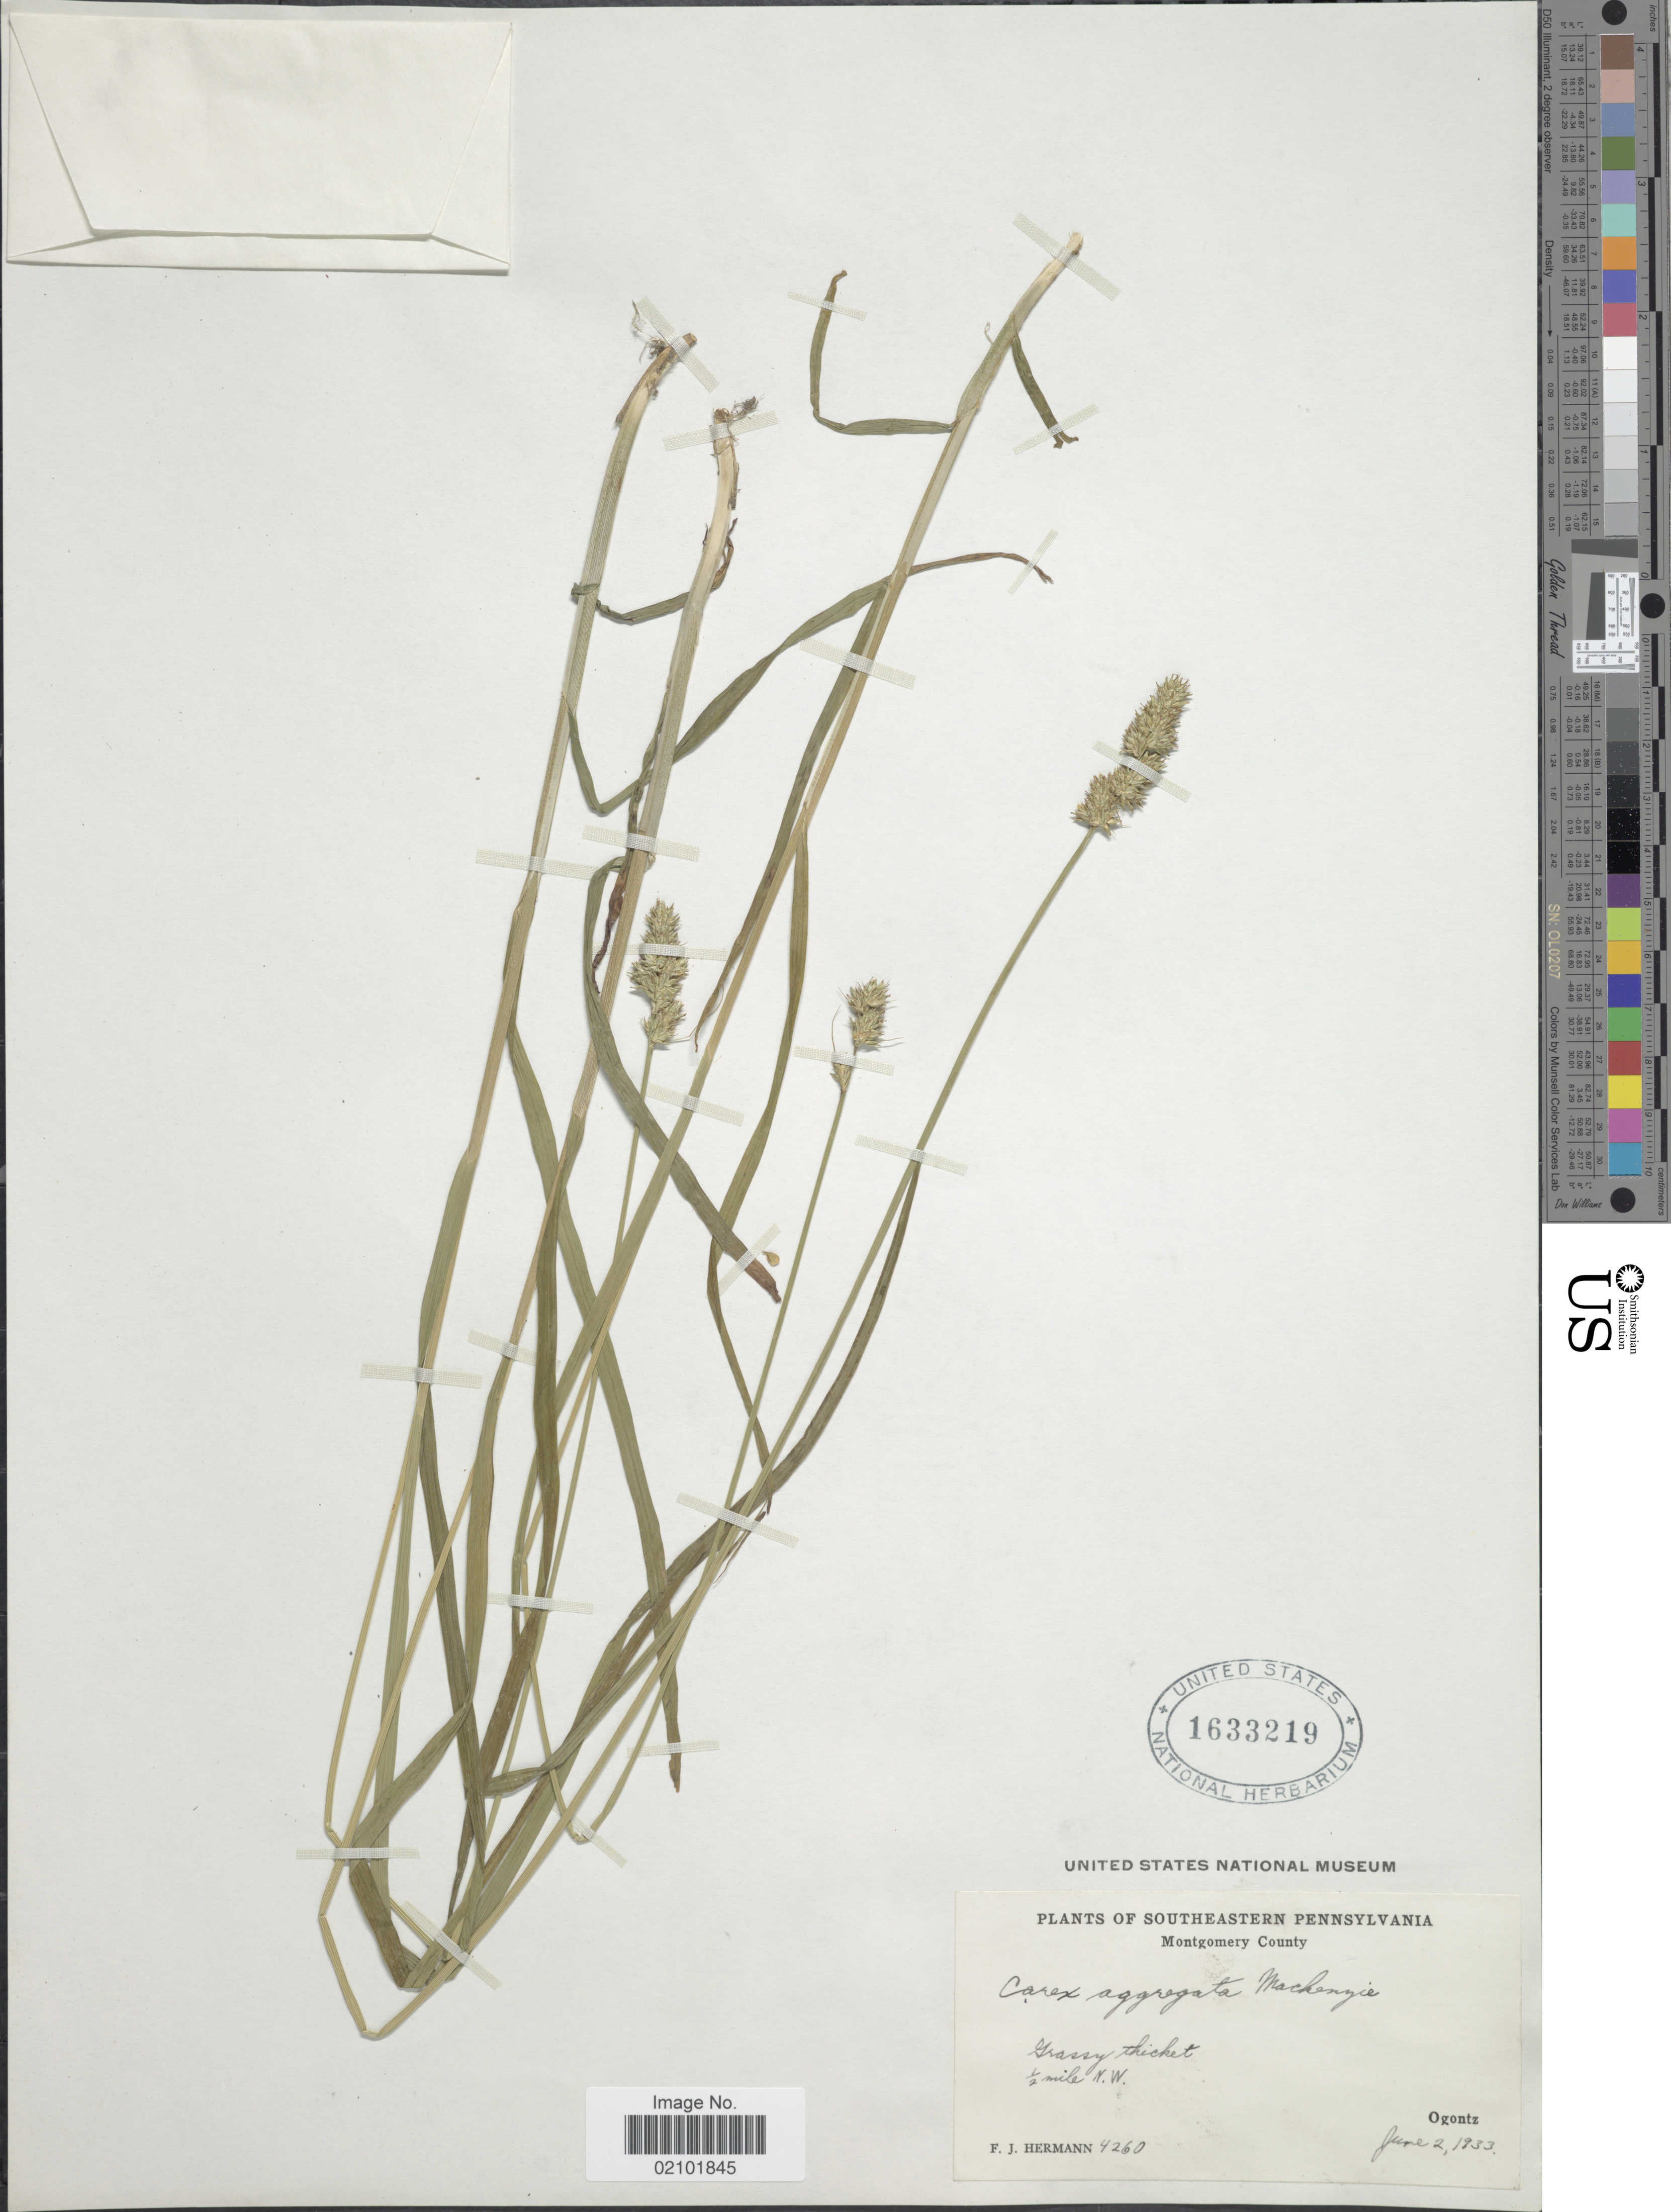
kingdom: Plantae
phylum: Tracheophyta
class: Liliopsida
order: Poales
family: Cyperaceae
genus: Carex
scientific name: Carex aggregata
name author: Mack.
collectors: F. J. Hermann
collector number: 4260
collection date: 1933-06-02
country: United States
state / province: Pennsylvania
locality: Southeastern Pennsylvania. ½ mile N.W. Ogontz. Montgomery County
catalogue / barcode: US 1633219